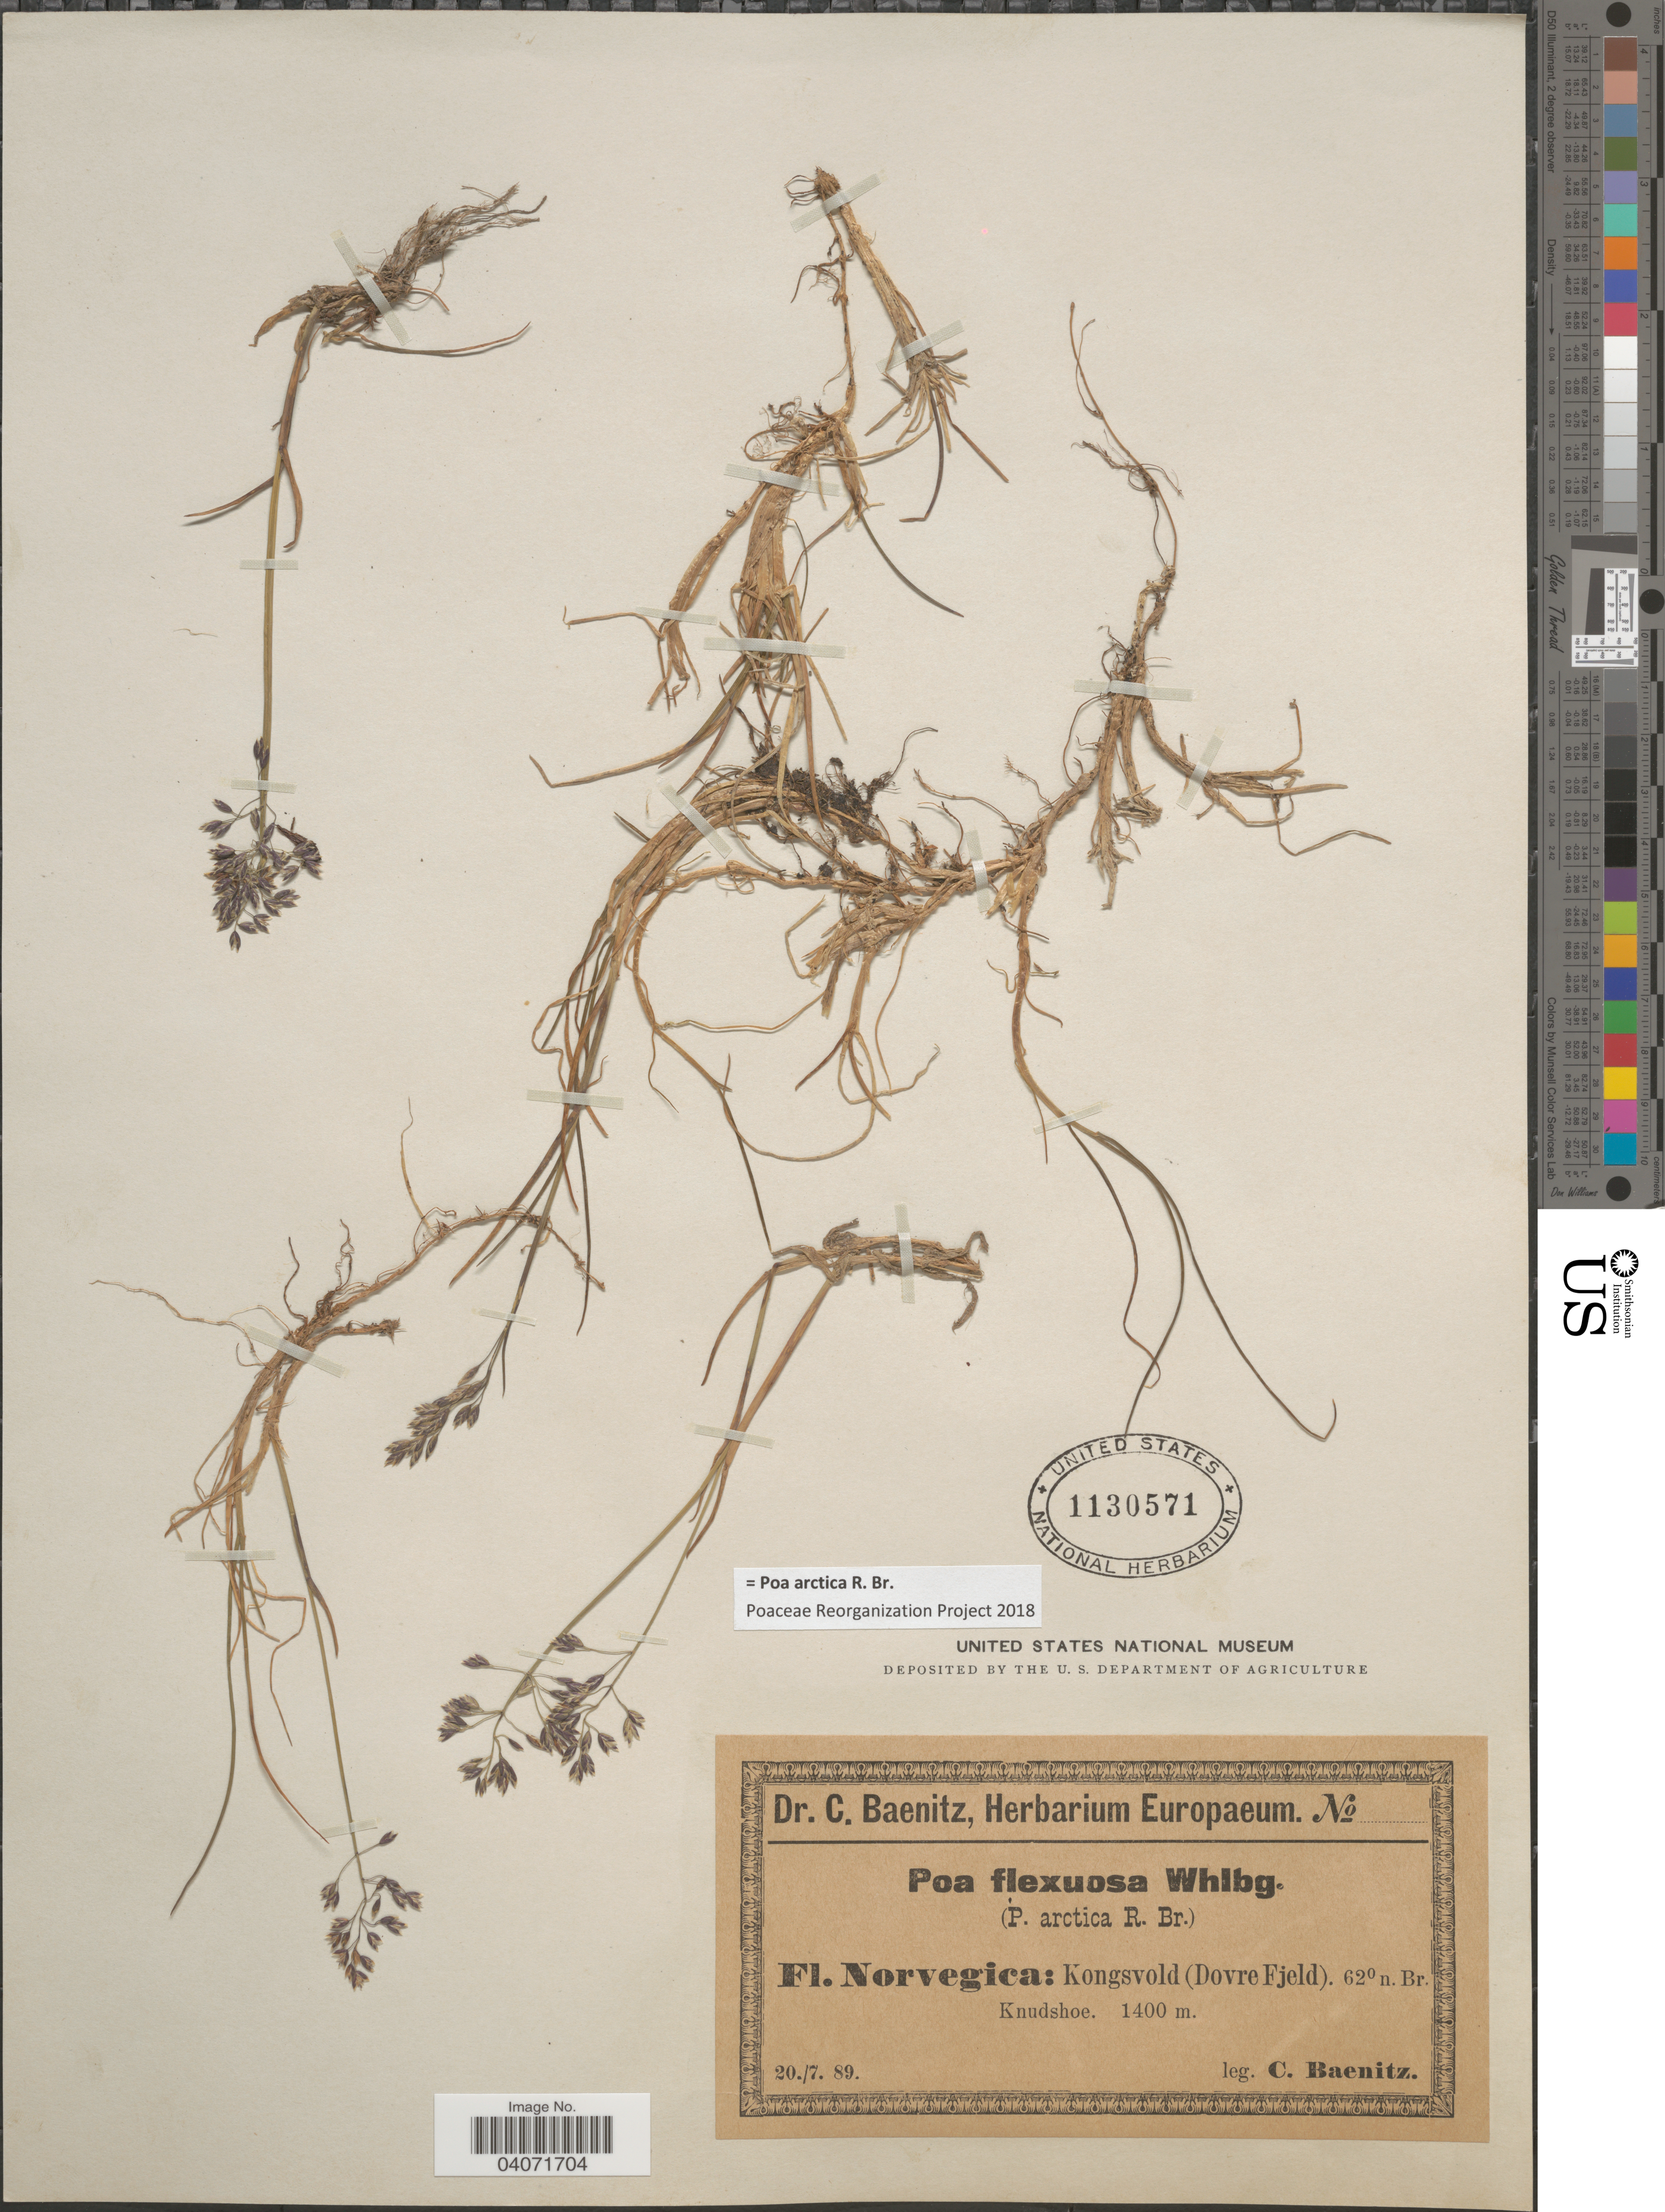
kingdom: Plantae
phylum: Tracheophyta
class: Liliopsida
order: Poales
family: Poaceae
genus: Poa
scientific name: Poa arctica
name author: R. Br.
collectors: C. G. Baenitz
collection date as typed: Transcribed d/m/y: 20/7/89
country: Norway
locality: Kongsvold (Dovre Fjeld). Knudshoe.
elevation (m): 1400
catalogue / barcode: US 1130571